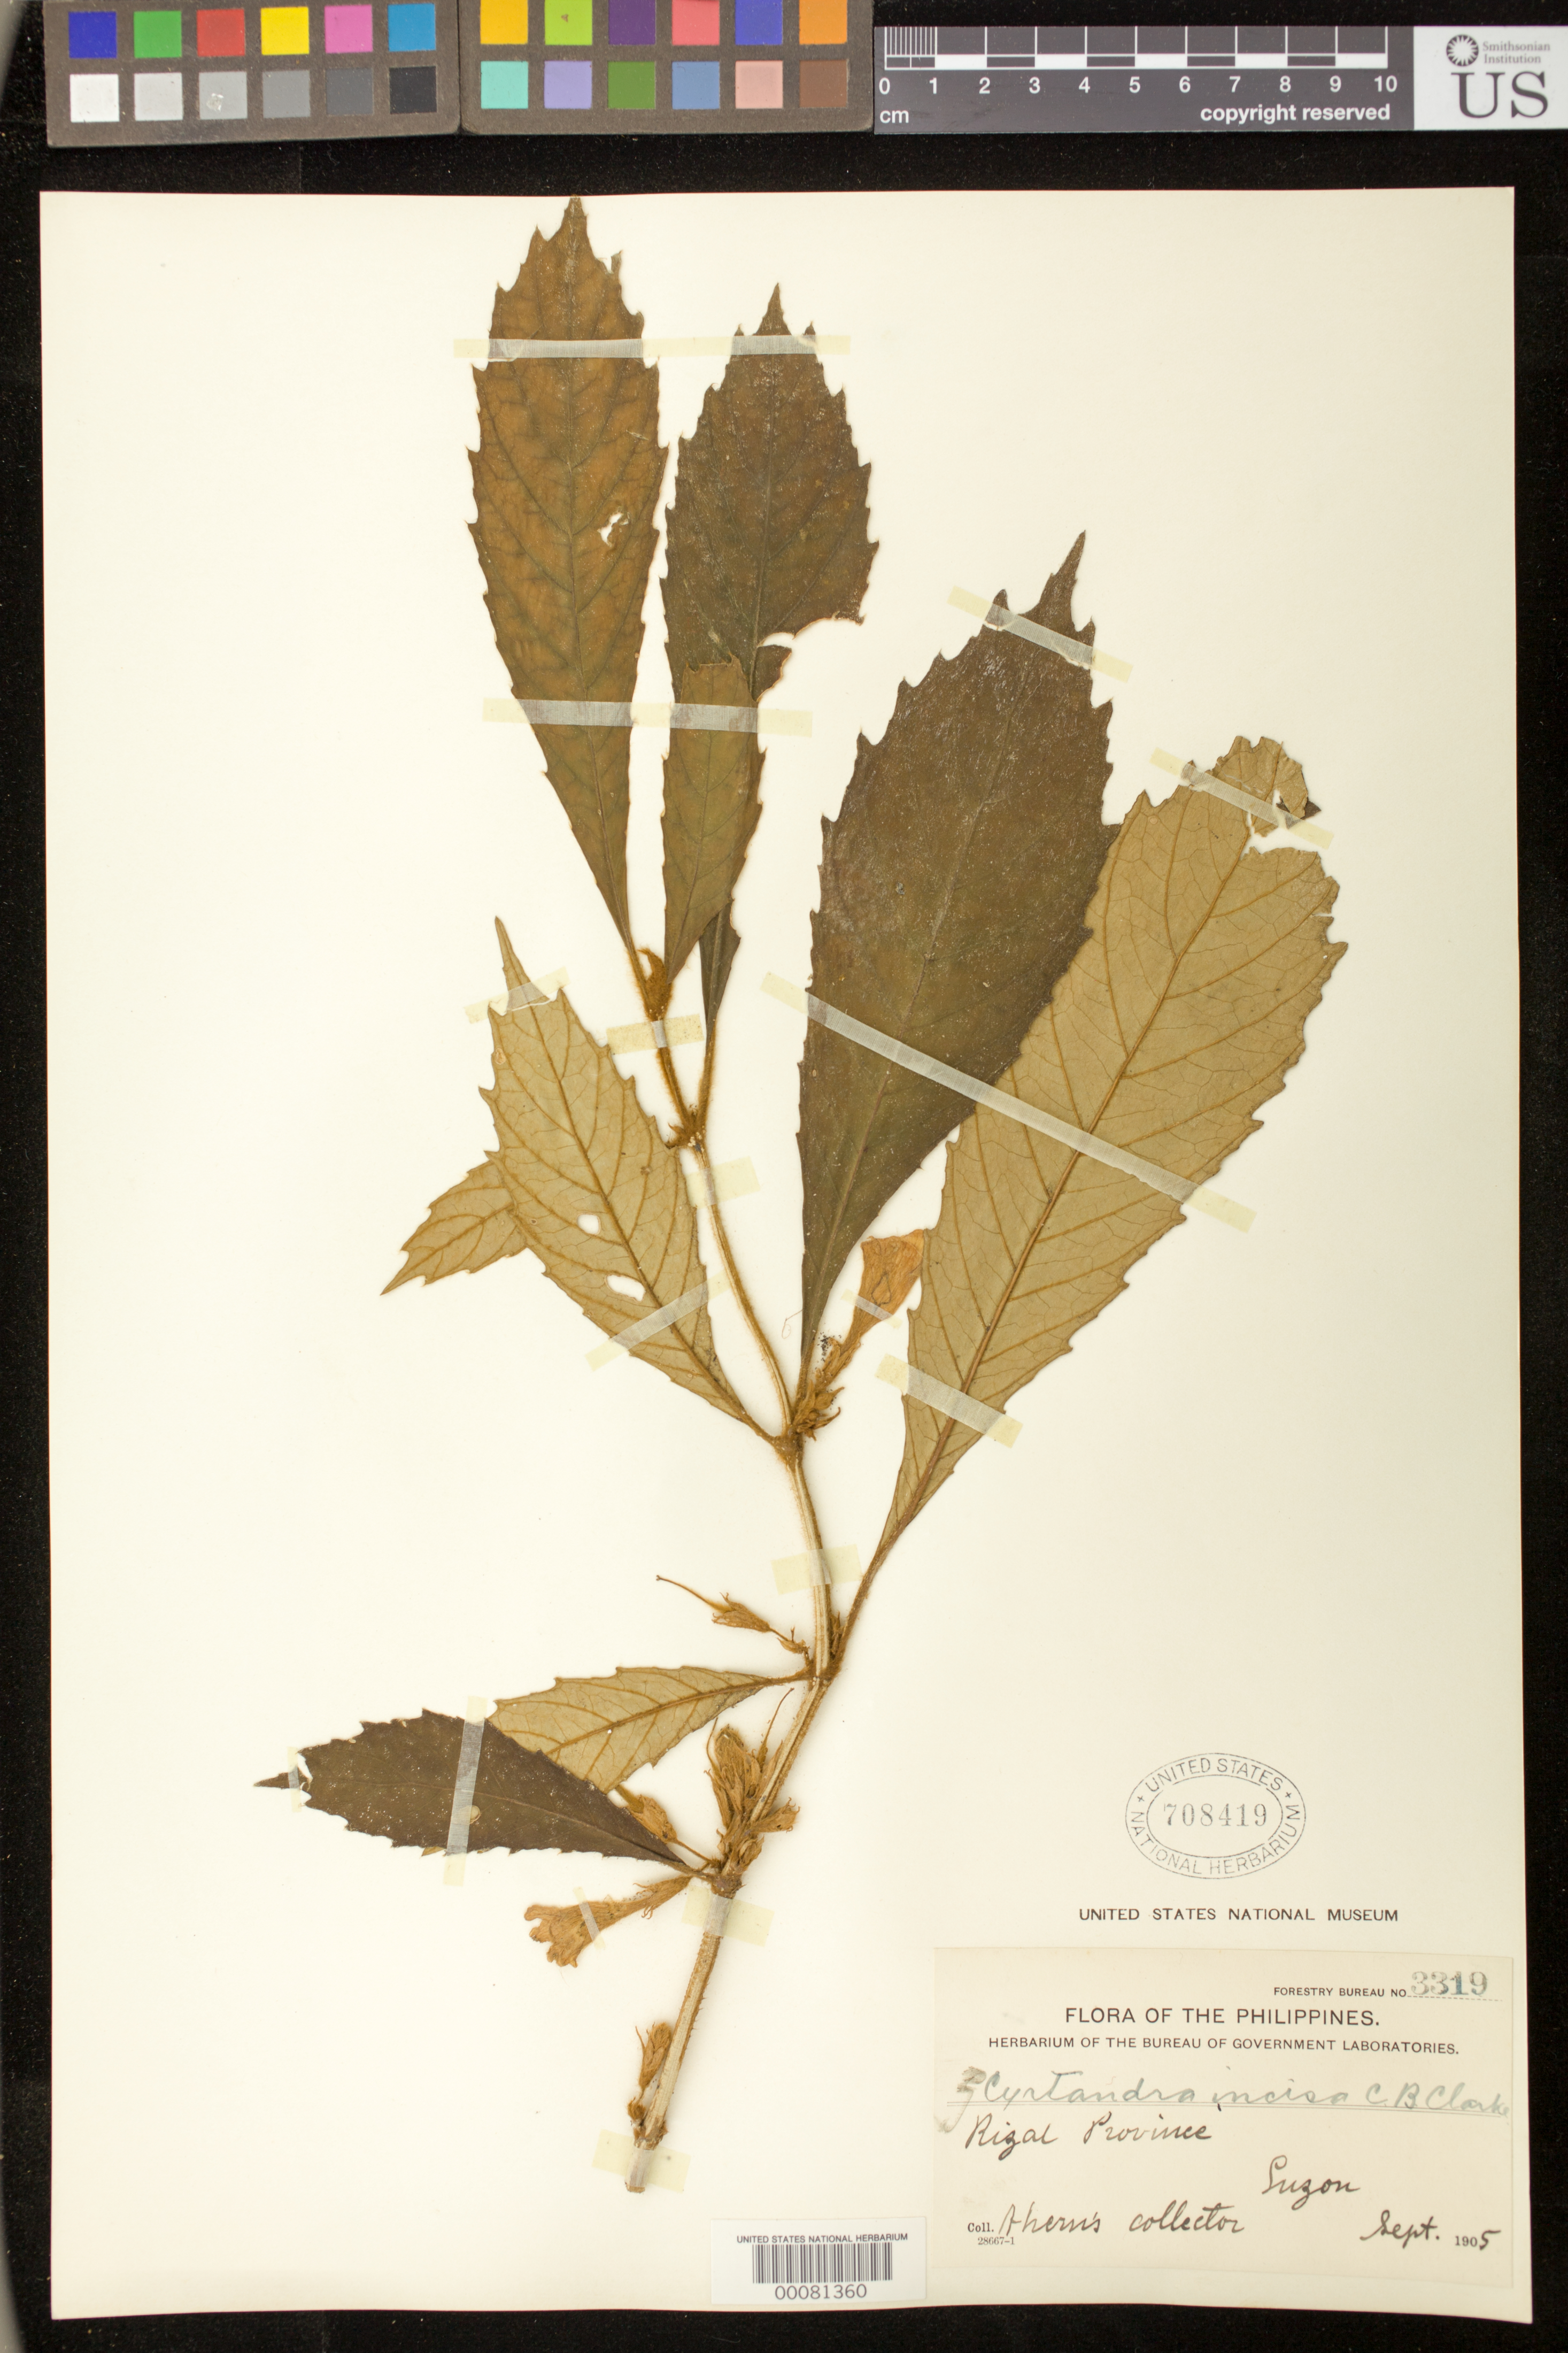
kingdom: Plantae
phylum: Tracheophyta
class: Magnoliopsida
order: Lamiales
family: Gesneriaceae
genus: Cyrtandra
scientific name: Cyrtandra incisa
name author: C.B. Clarke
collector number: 3319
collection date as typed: Sep 1905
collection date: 1905-09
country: Philippines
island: Luzon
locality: Rizal,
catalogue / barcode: US 708419